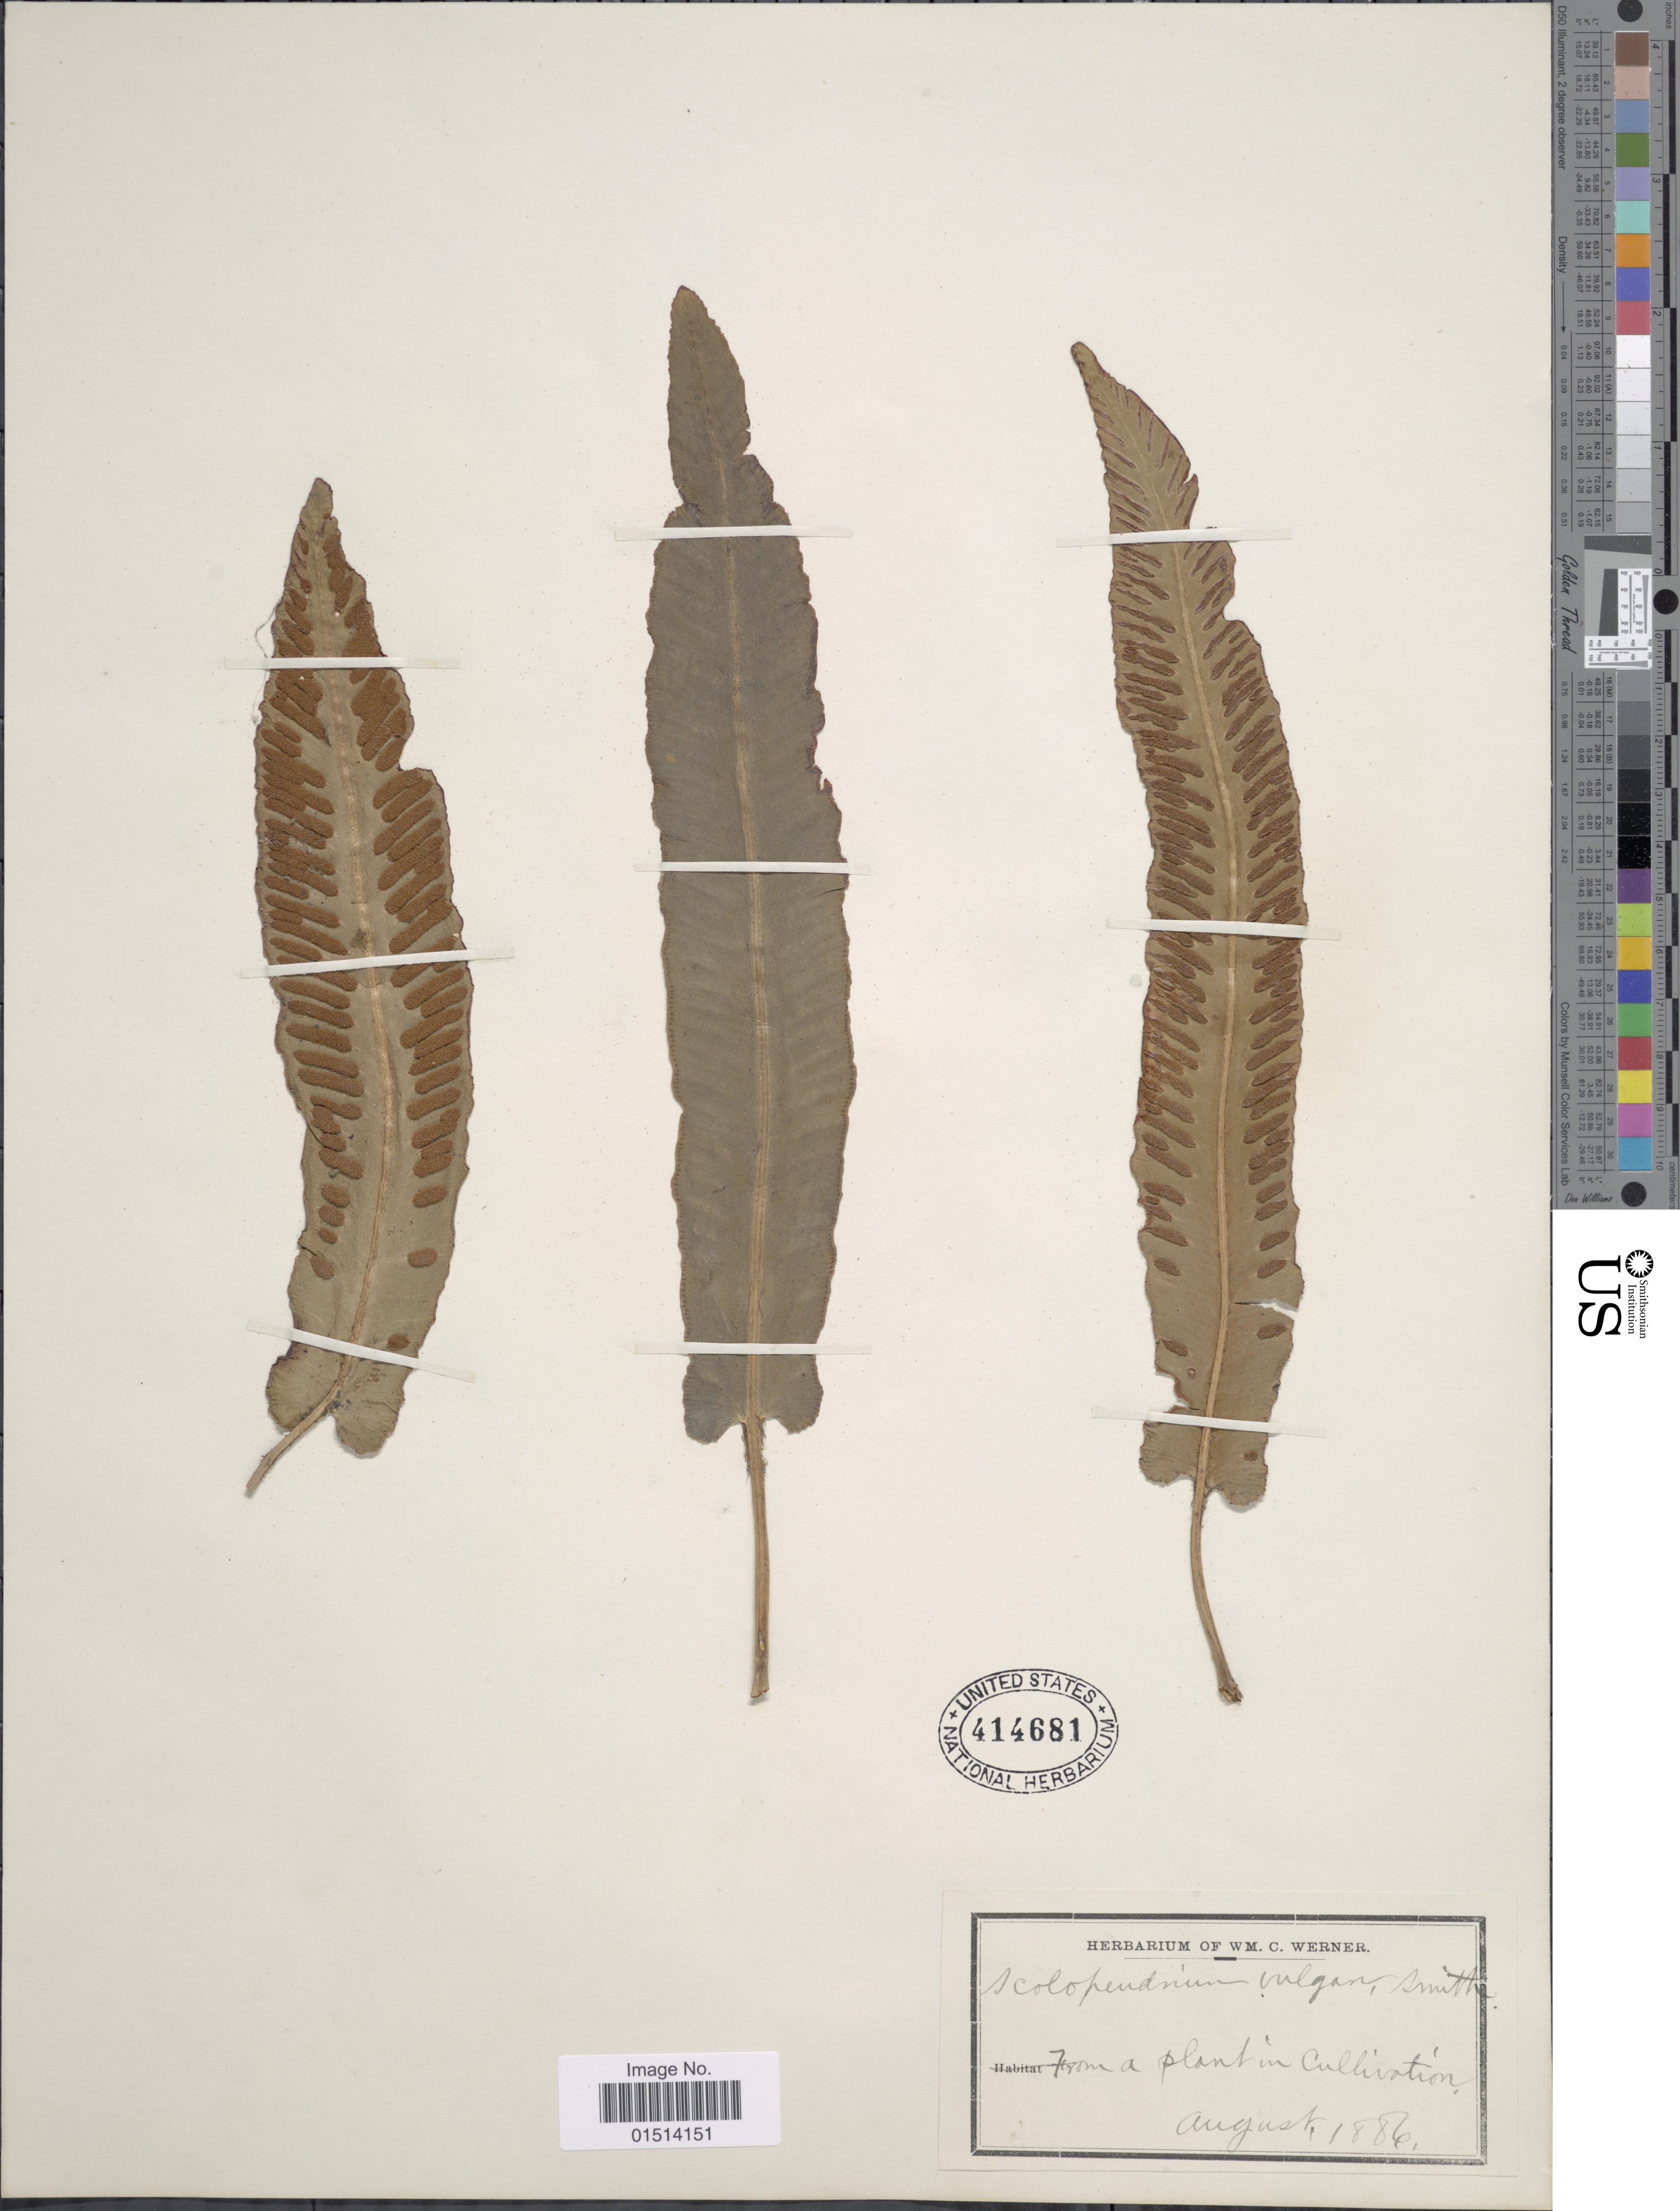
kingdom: Plantae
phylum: Tracheophyta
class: Polypodiopsida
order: Polypodiales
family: Aspleniaceae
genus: Asplenium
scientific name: Asplenium scolopendrium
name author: Sm.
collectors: W. Werner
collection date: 1886-08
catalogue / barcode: US 414681